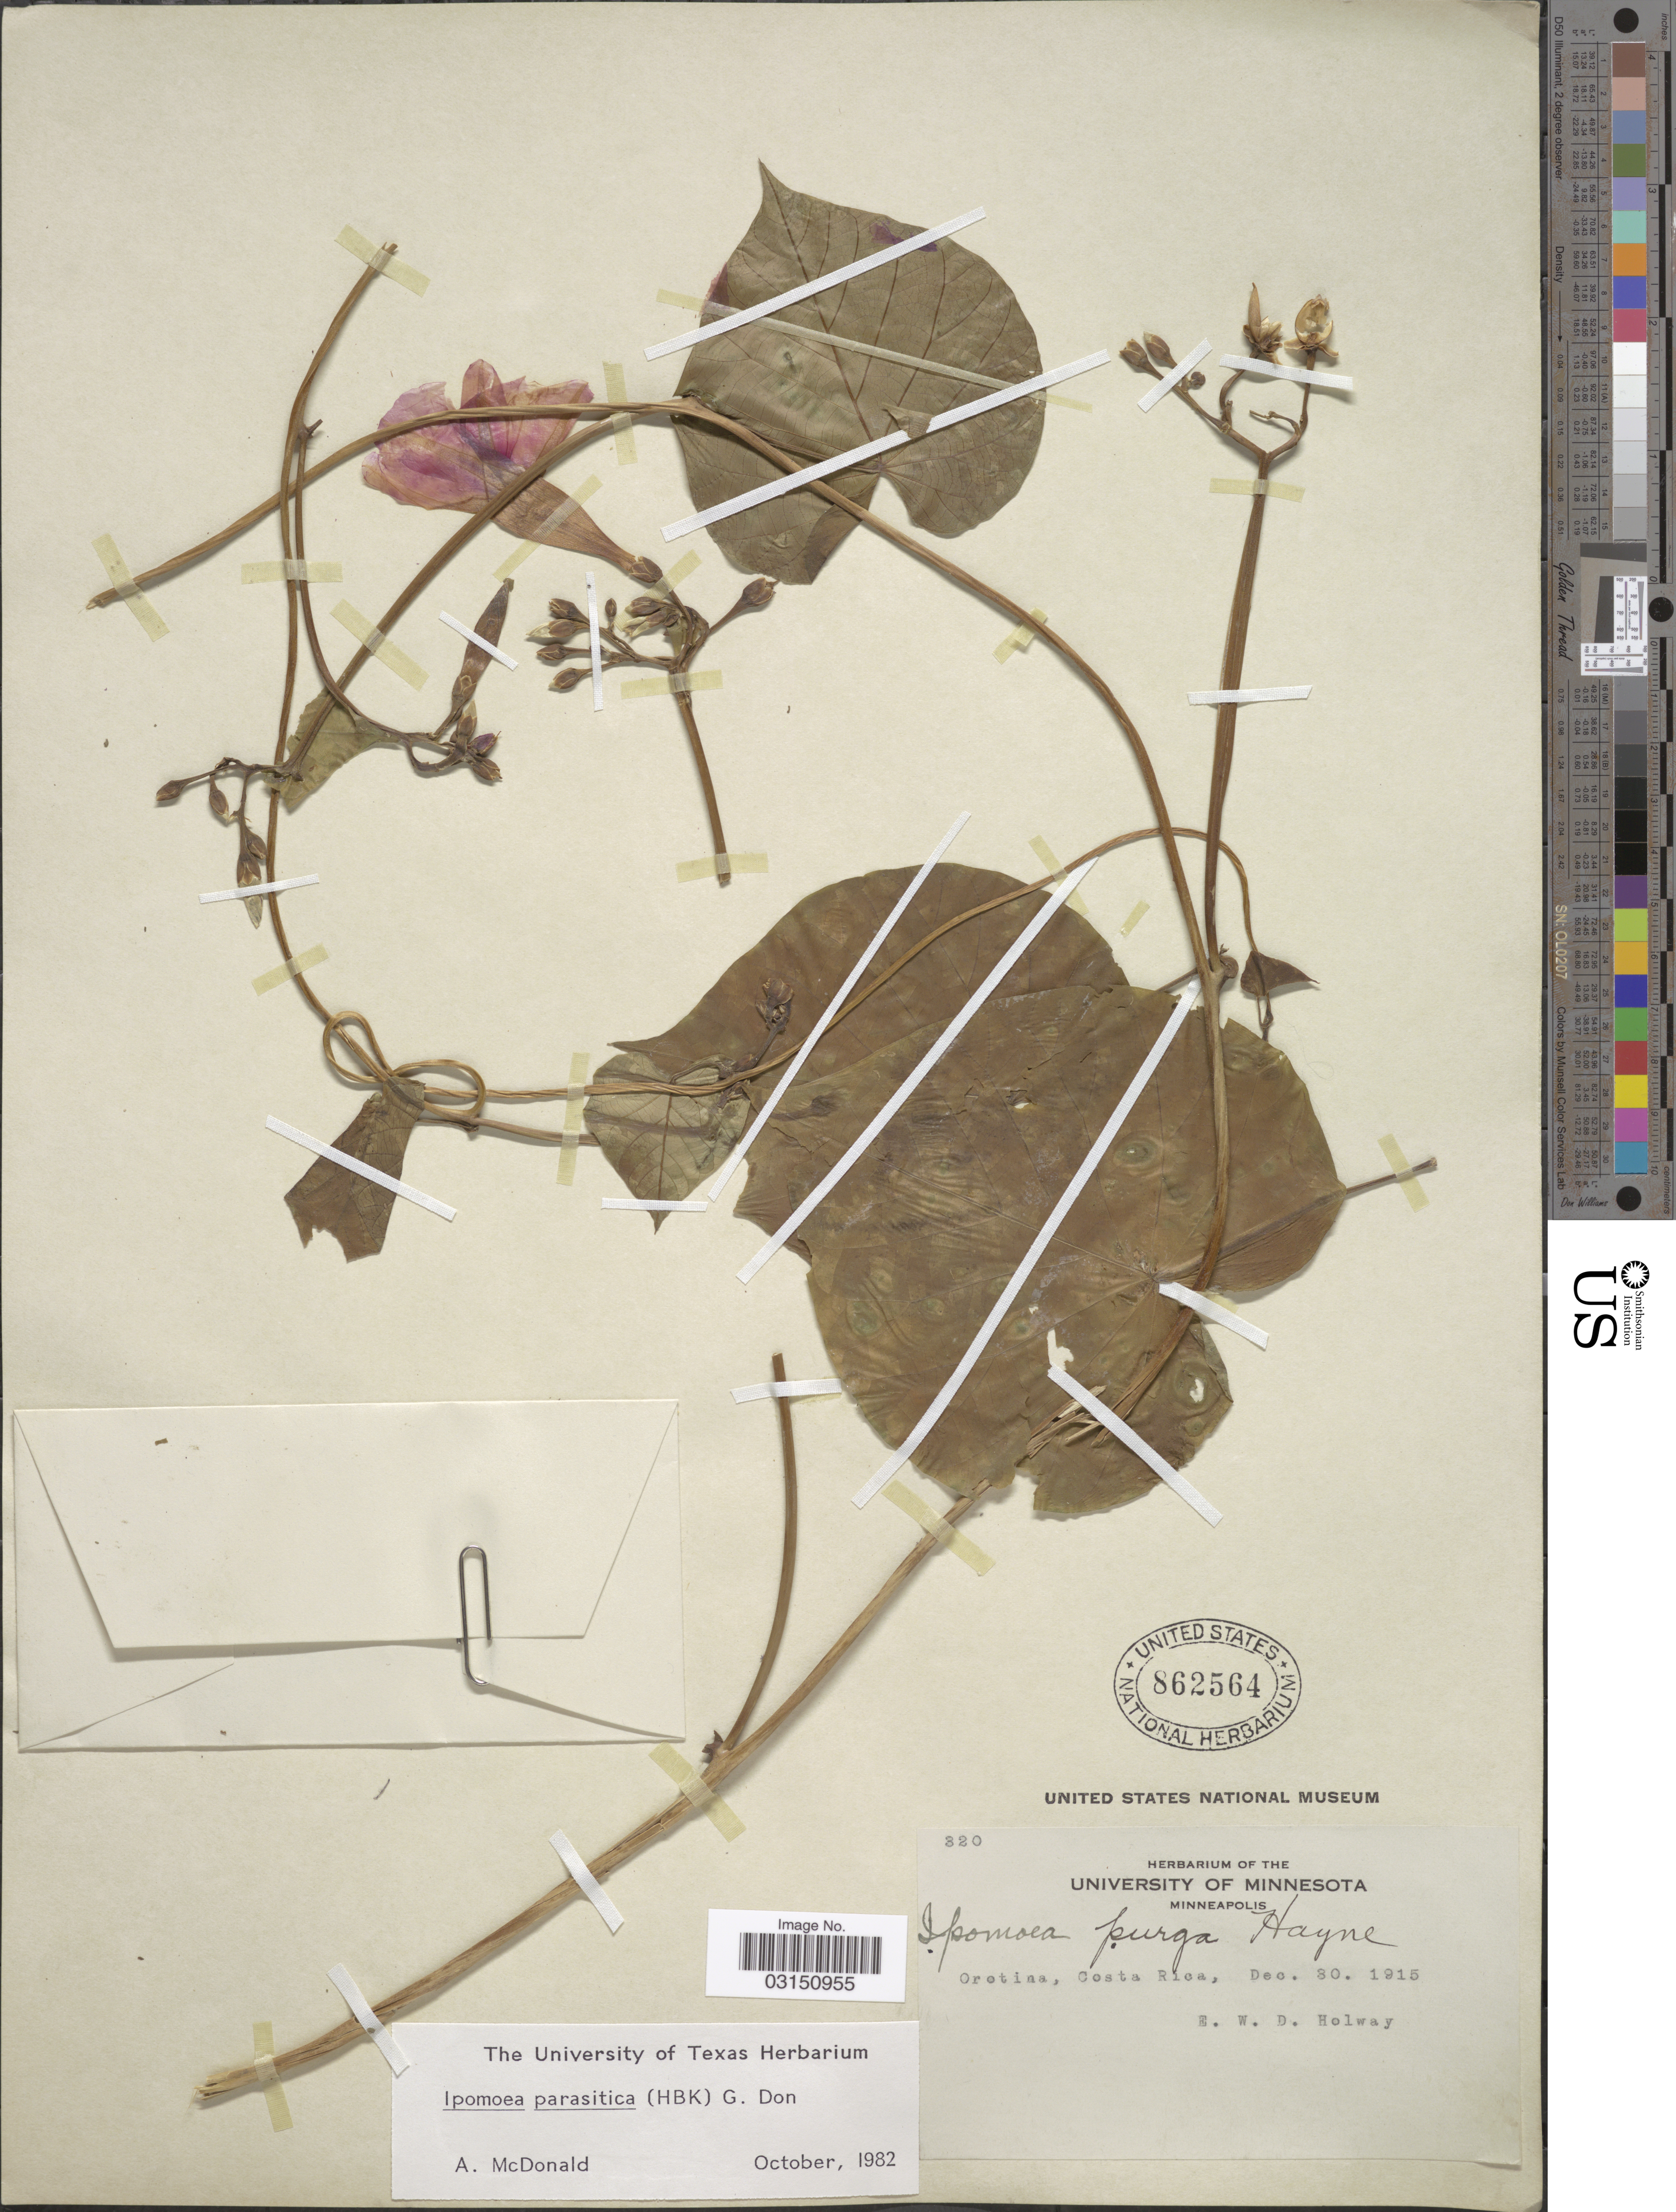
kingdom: Plantae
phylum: Tracheophyta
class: Magnoliopsida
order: Solanales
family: Convolvulaceae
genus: Ipomoea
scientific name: Ipomoea parasitica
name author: (Kunth) G. Don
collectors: E. W. D. Holway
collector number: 320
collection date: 1915-12-30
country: Costa Rica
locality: Orotina.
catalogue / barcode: US 862564